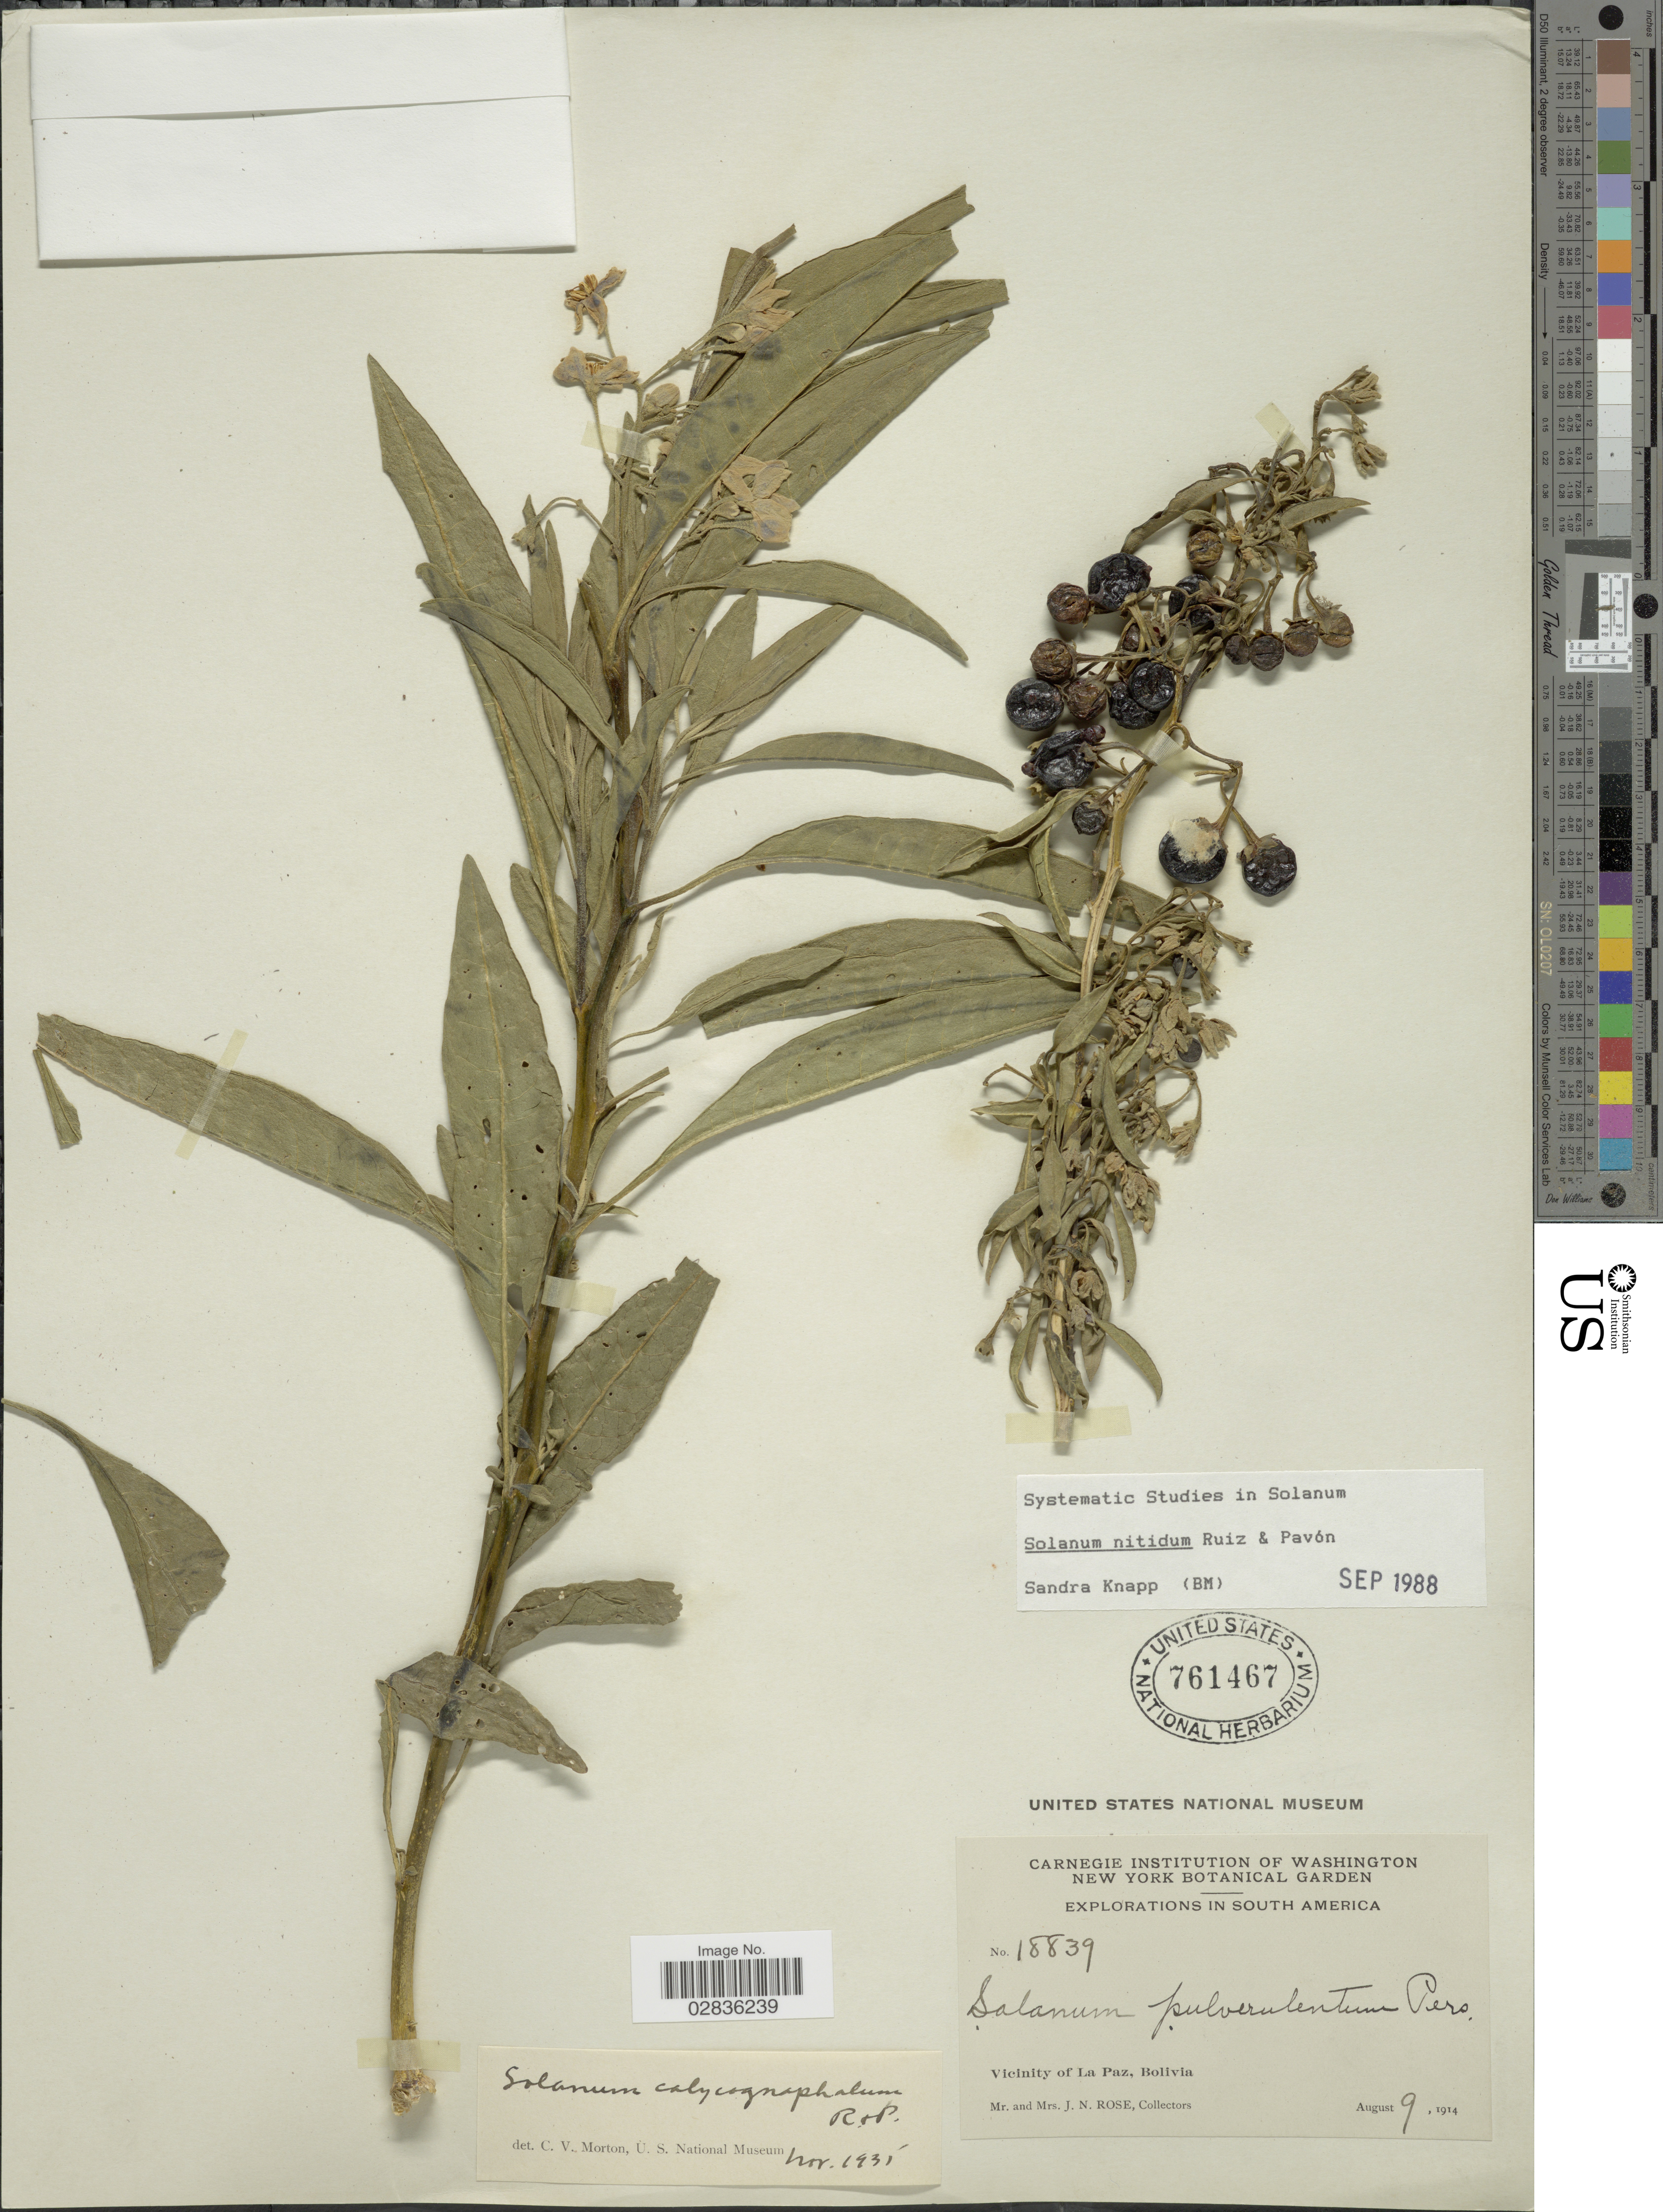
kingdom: Plantae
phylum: Tracheophyta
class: Magnoliopsida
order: Solanales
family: Solanaceae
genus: Solanum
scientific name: Solanum nitidum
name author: Ruiz & Pav.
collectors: J. N. Rose & L. B. Rose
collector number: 18839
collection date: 1914-08-09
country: Bolivia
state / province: La Paz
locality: Vicinity of La Paz.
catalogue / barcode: US 761467